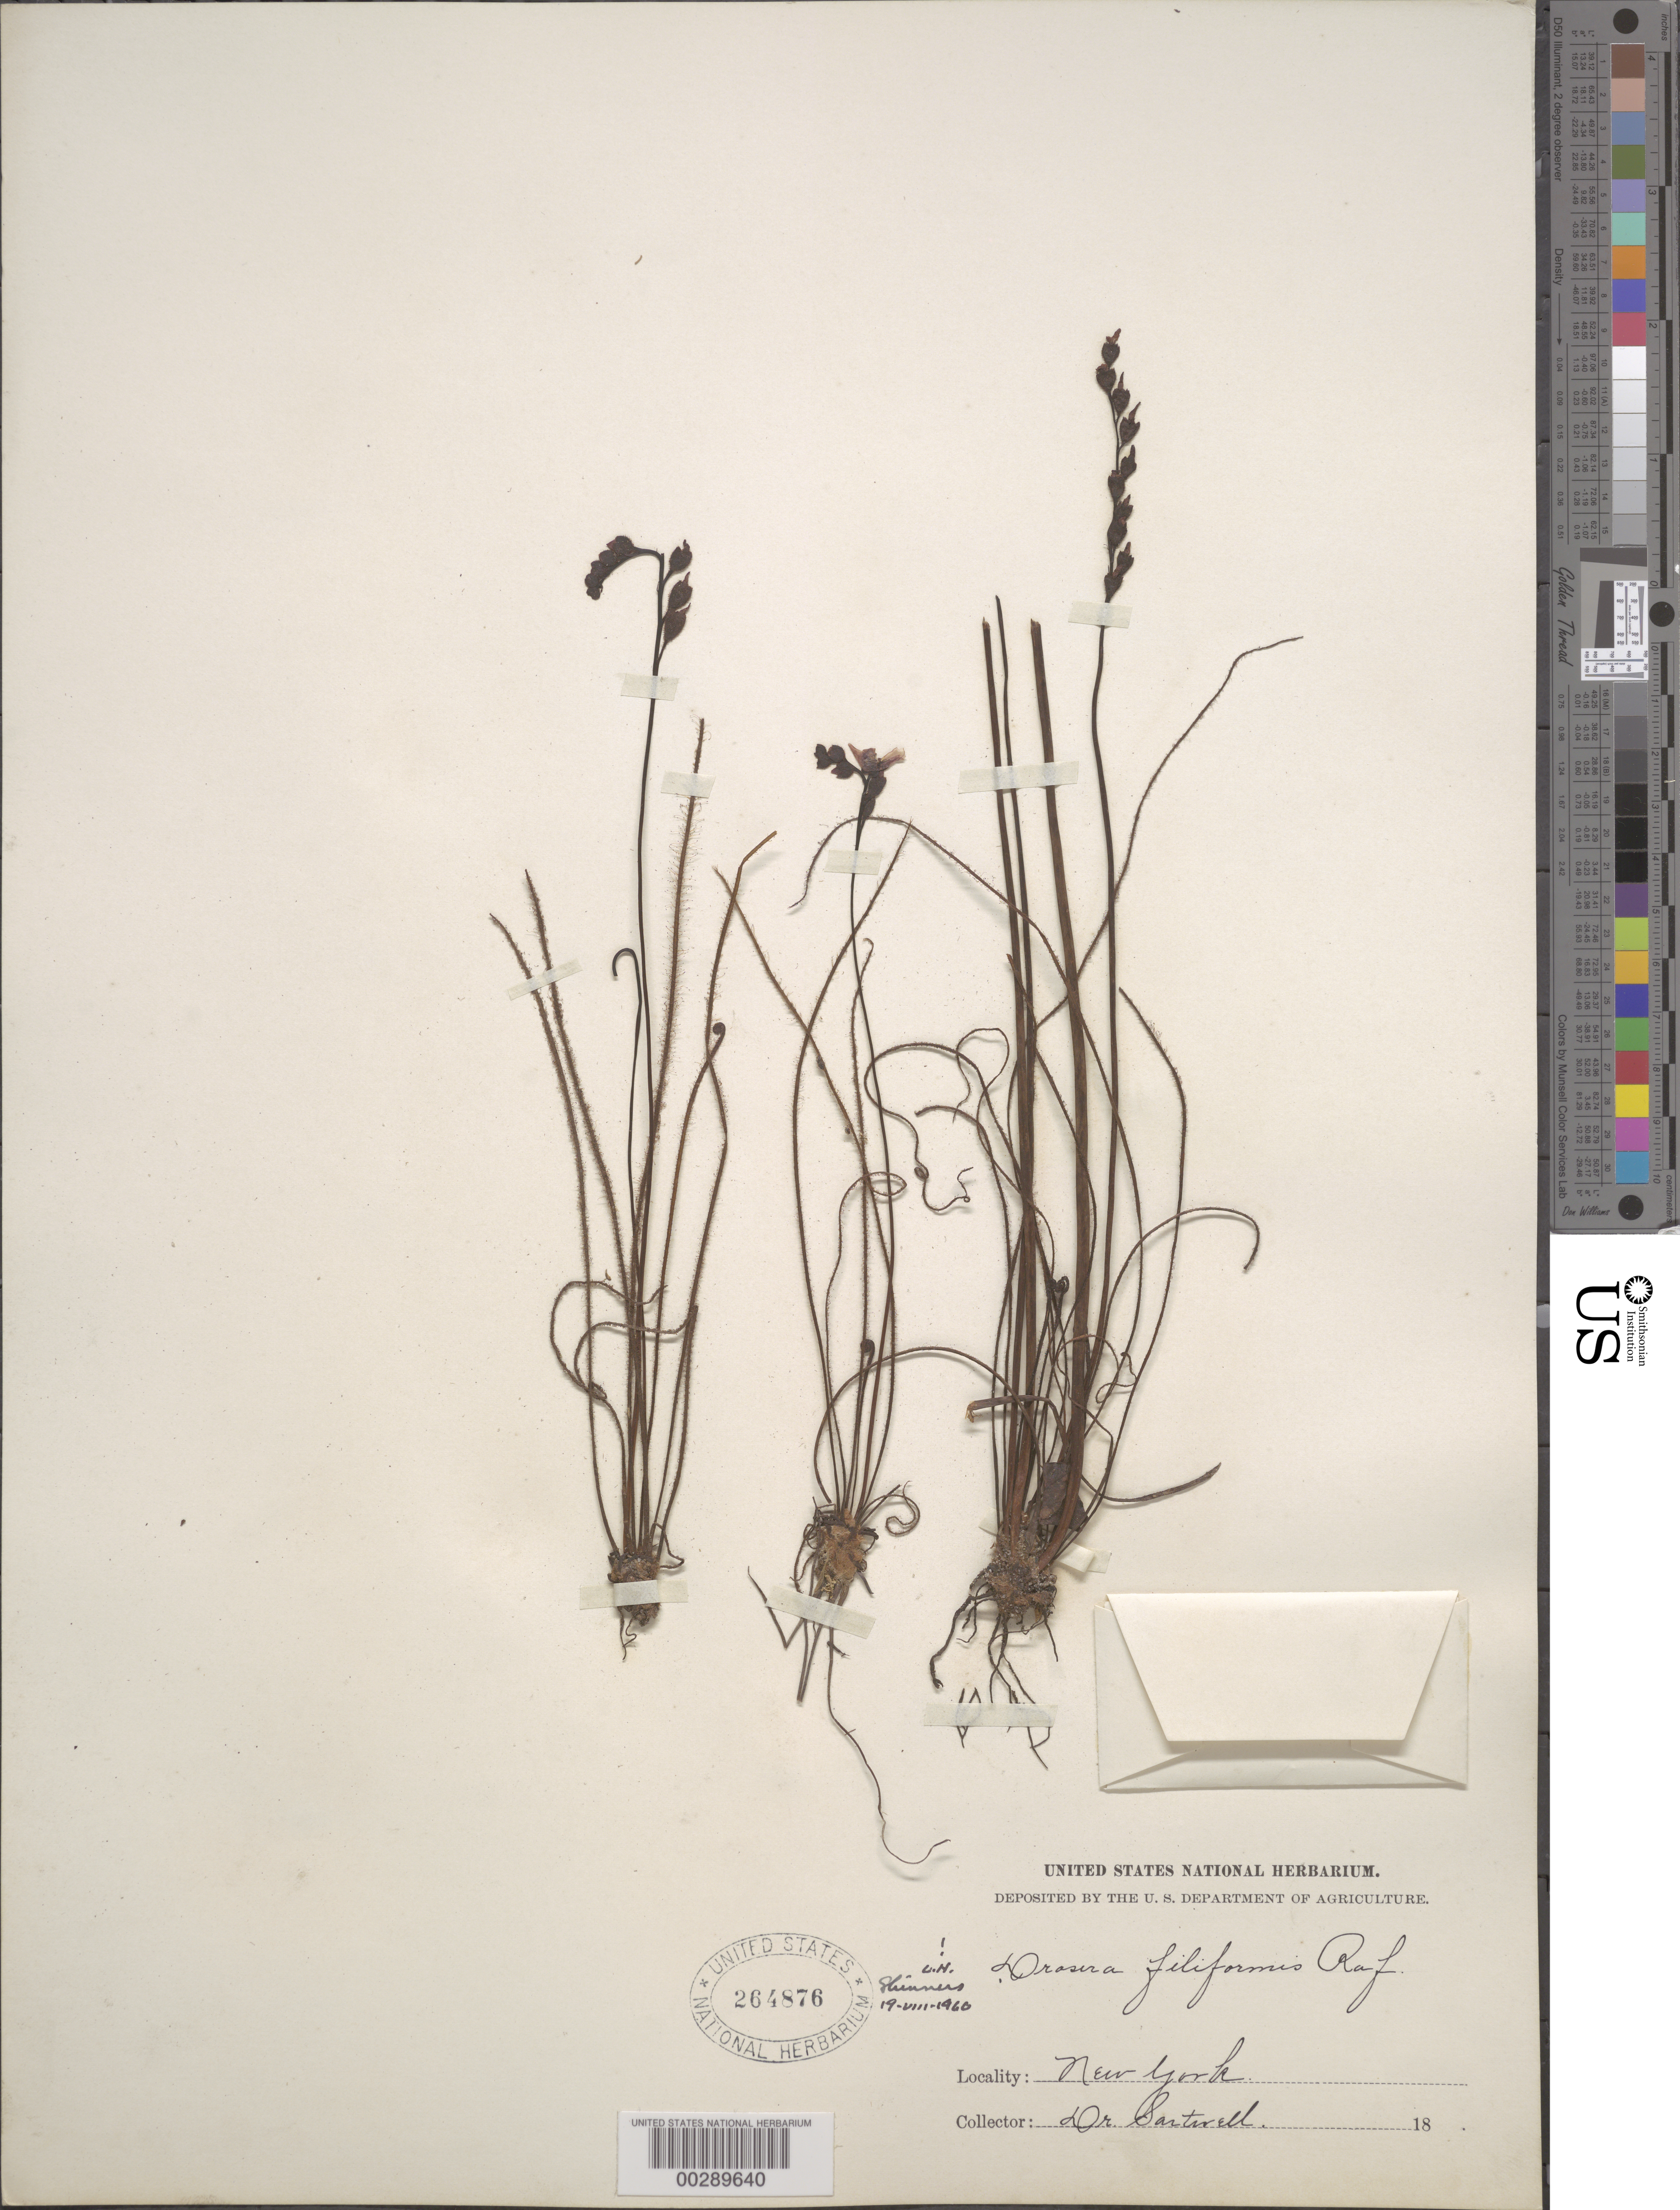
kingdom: Plantae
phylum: Tracheophyta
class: Magnoliopsida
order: Caryophyllales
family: Droseraceae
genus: Drosera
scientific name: Drosera filiformis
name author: Raf.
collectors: H. P. Sartwell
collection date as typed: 18--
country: United States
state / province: New York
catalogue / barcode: US 264876